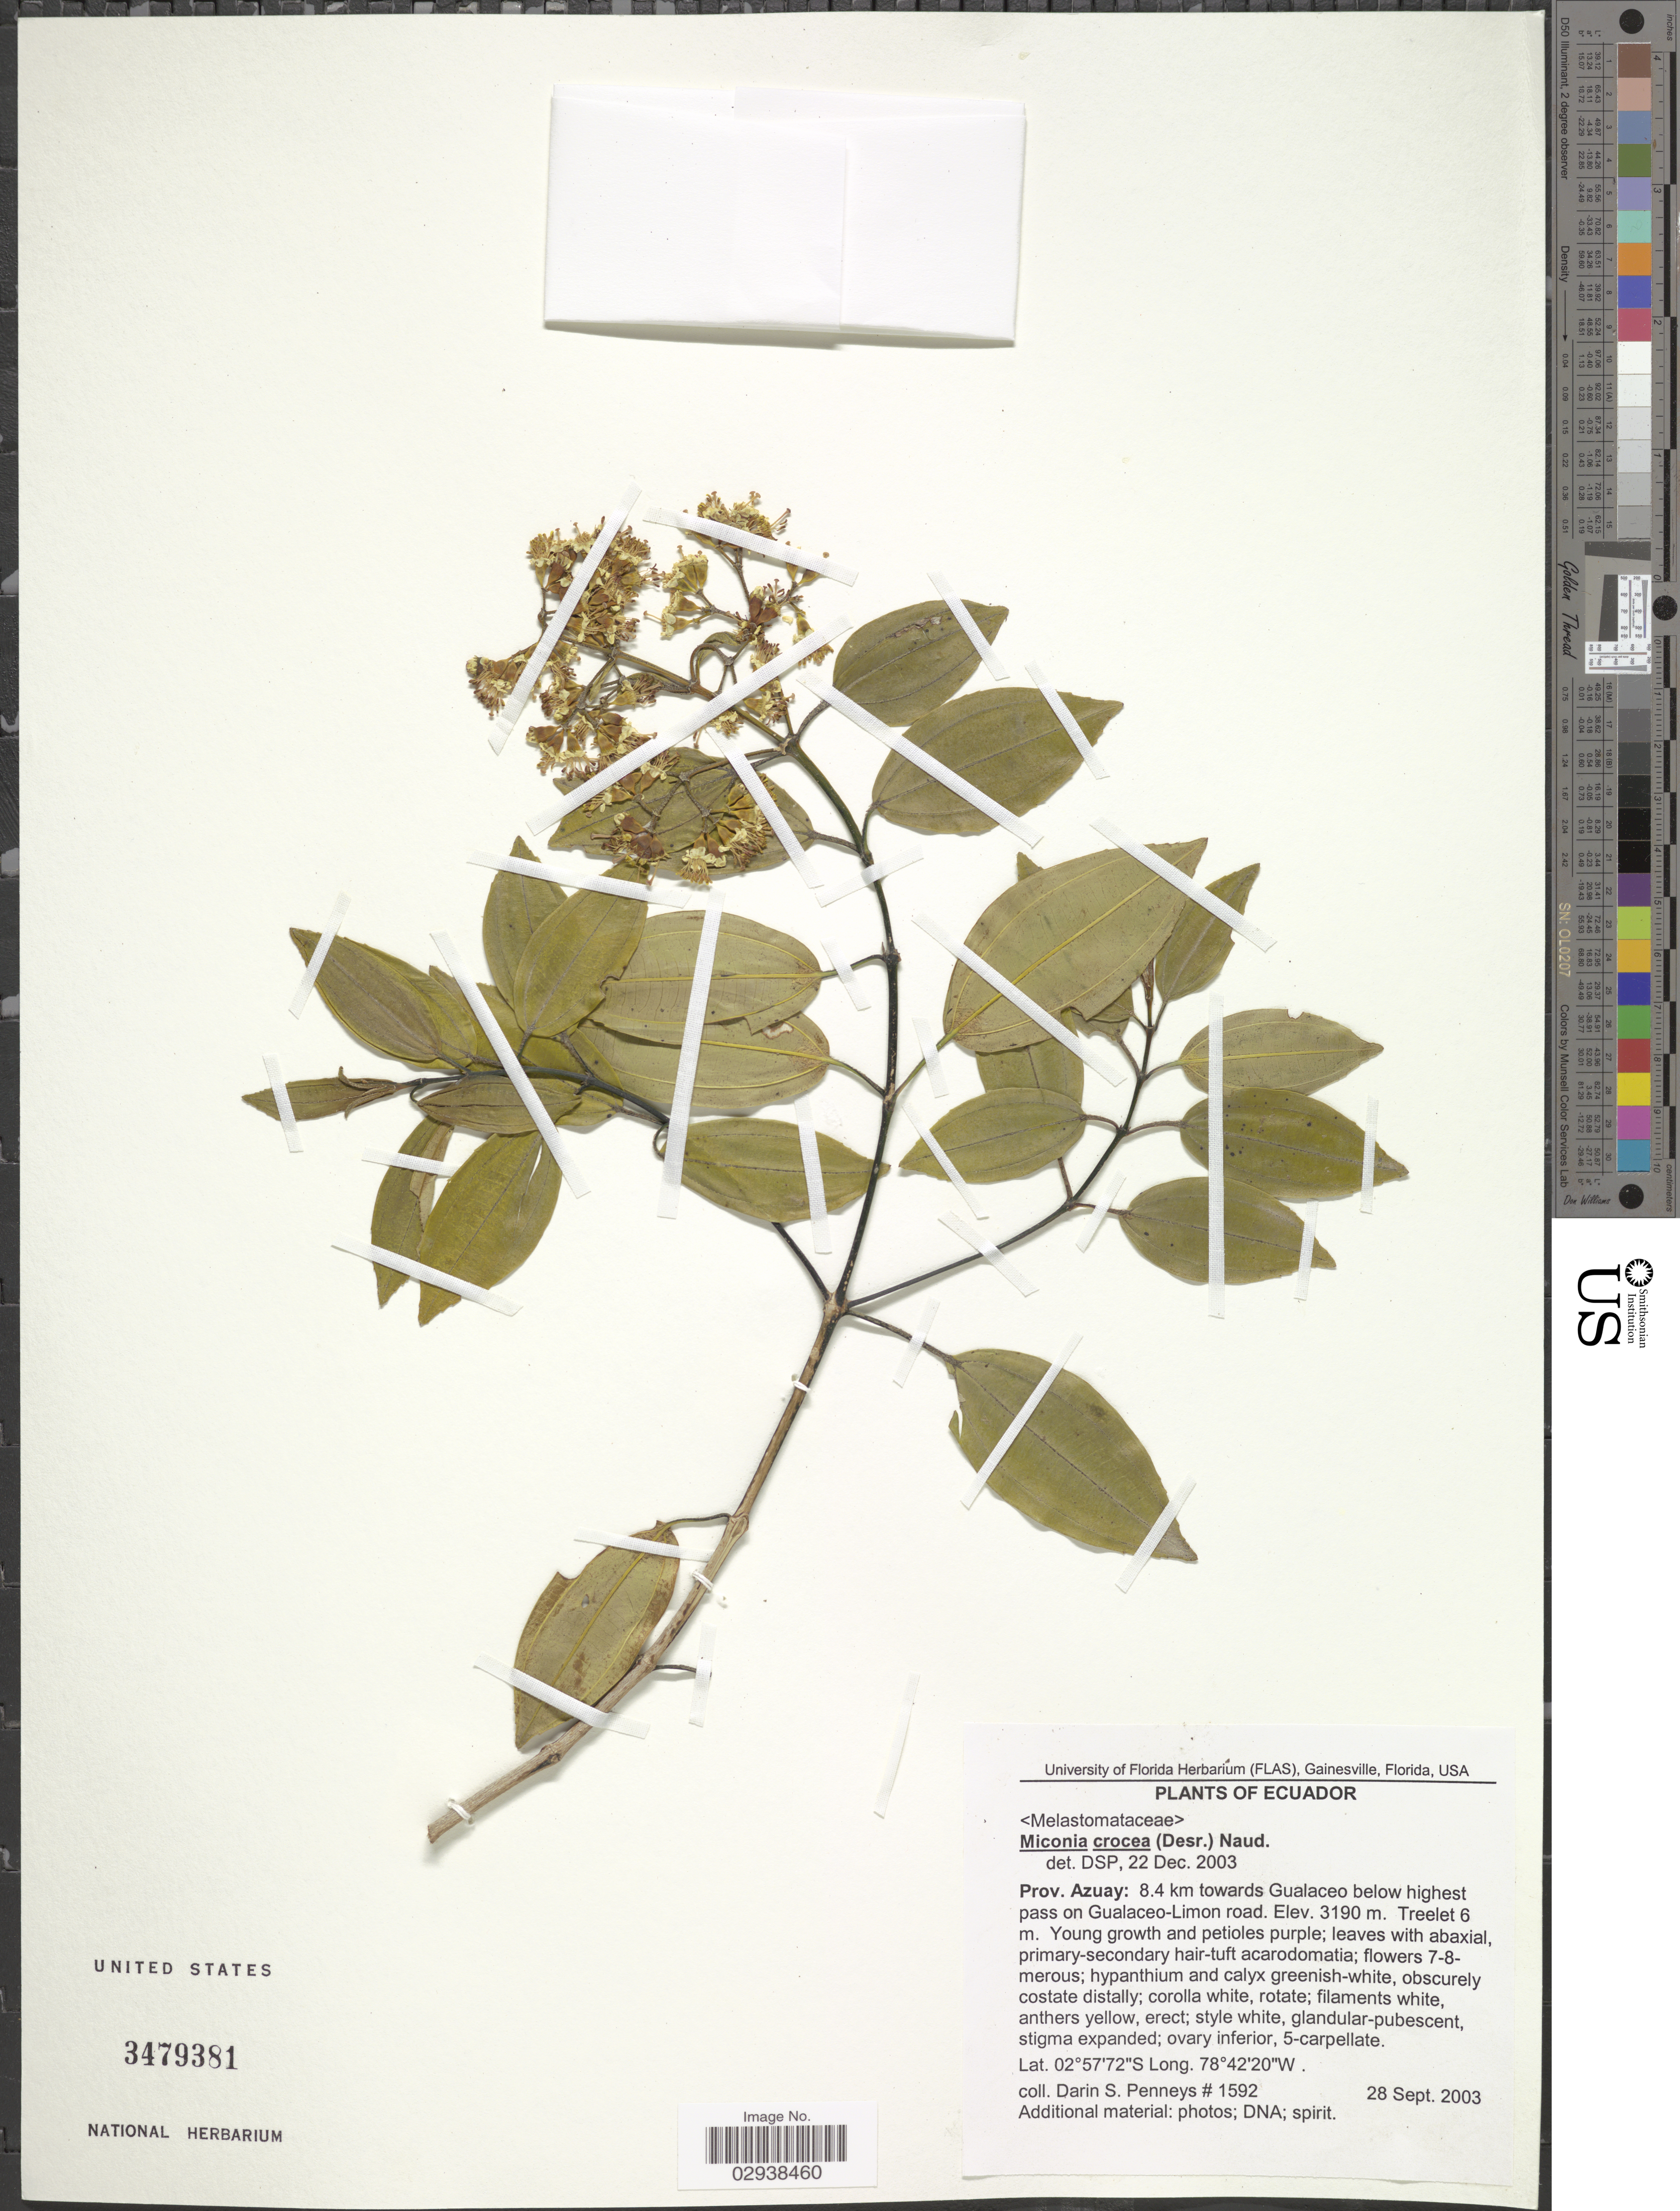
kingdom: Plantae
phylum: Tracheophyta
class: Magnoliopsida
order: Myrtales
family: Melastomataceae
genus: Miconia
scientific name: Miconia crocea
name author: (Desr.) Naudin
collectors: D. S. Penneys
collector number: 1592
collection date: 2003-09-28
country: Ecuador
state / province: Azuay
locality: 8.4 km towards Gualaceo below highest pass on Gualaceo-Limon road.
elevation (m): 3190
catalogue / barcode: US 3479381